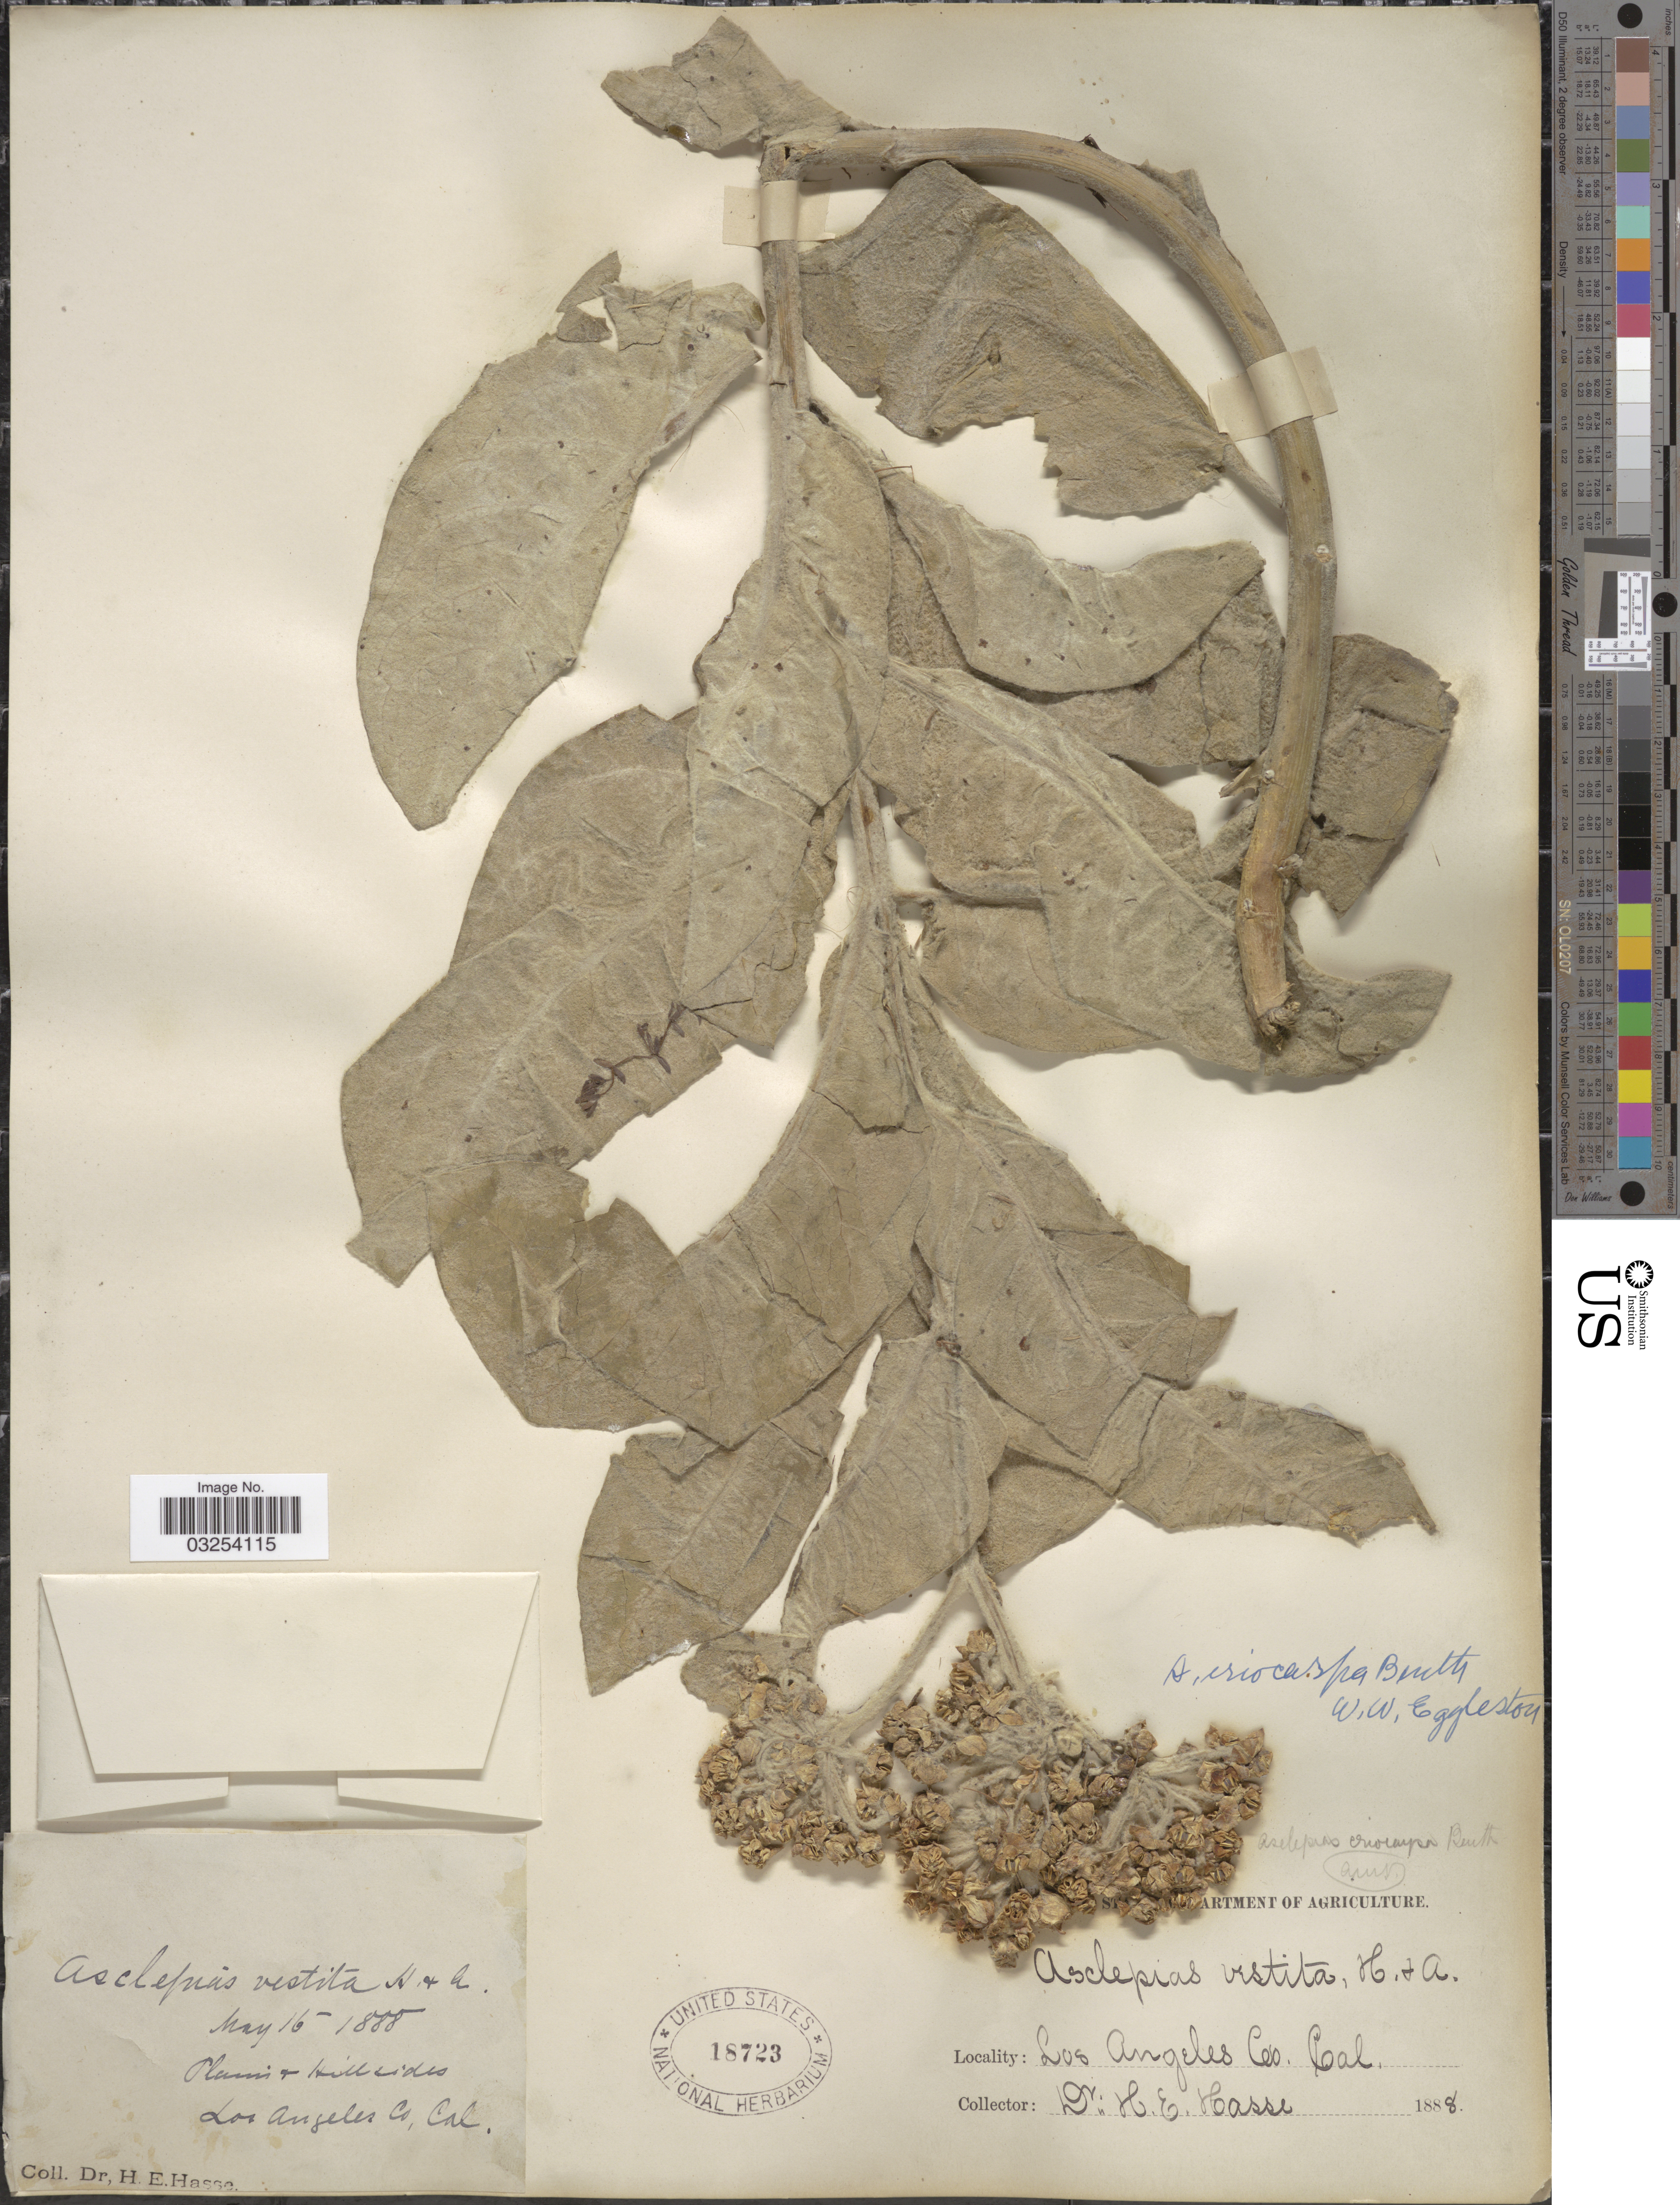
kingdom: Plantae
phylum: Tracheophyta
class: Magnoliopsida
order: Gentianales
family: Apocynaceae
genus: Asclepias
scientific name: Asclepias eriocarpa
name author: Benth.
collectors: H. E. Hasse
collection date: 1888-05-15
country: United States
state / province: California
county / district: Los Angeles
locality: Los Angeles Co.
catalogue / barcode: US 18723